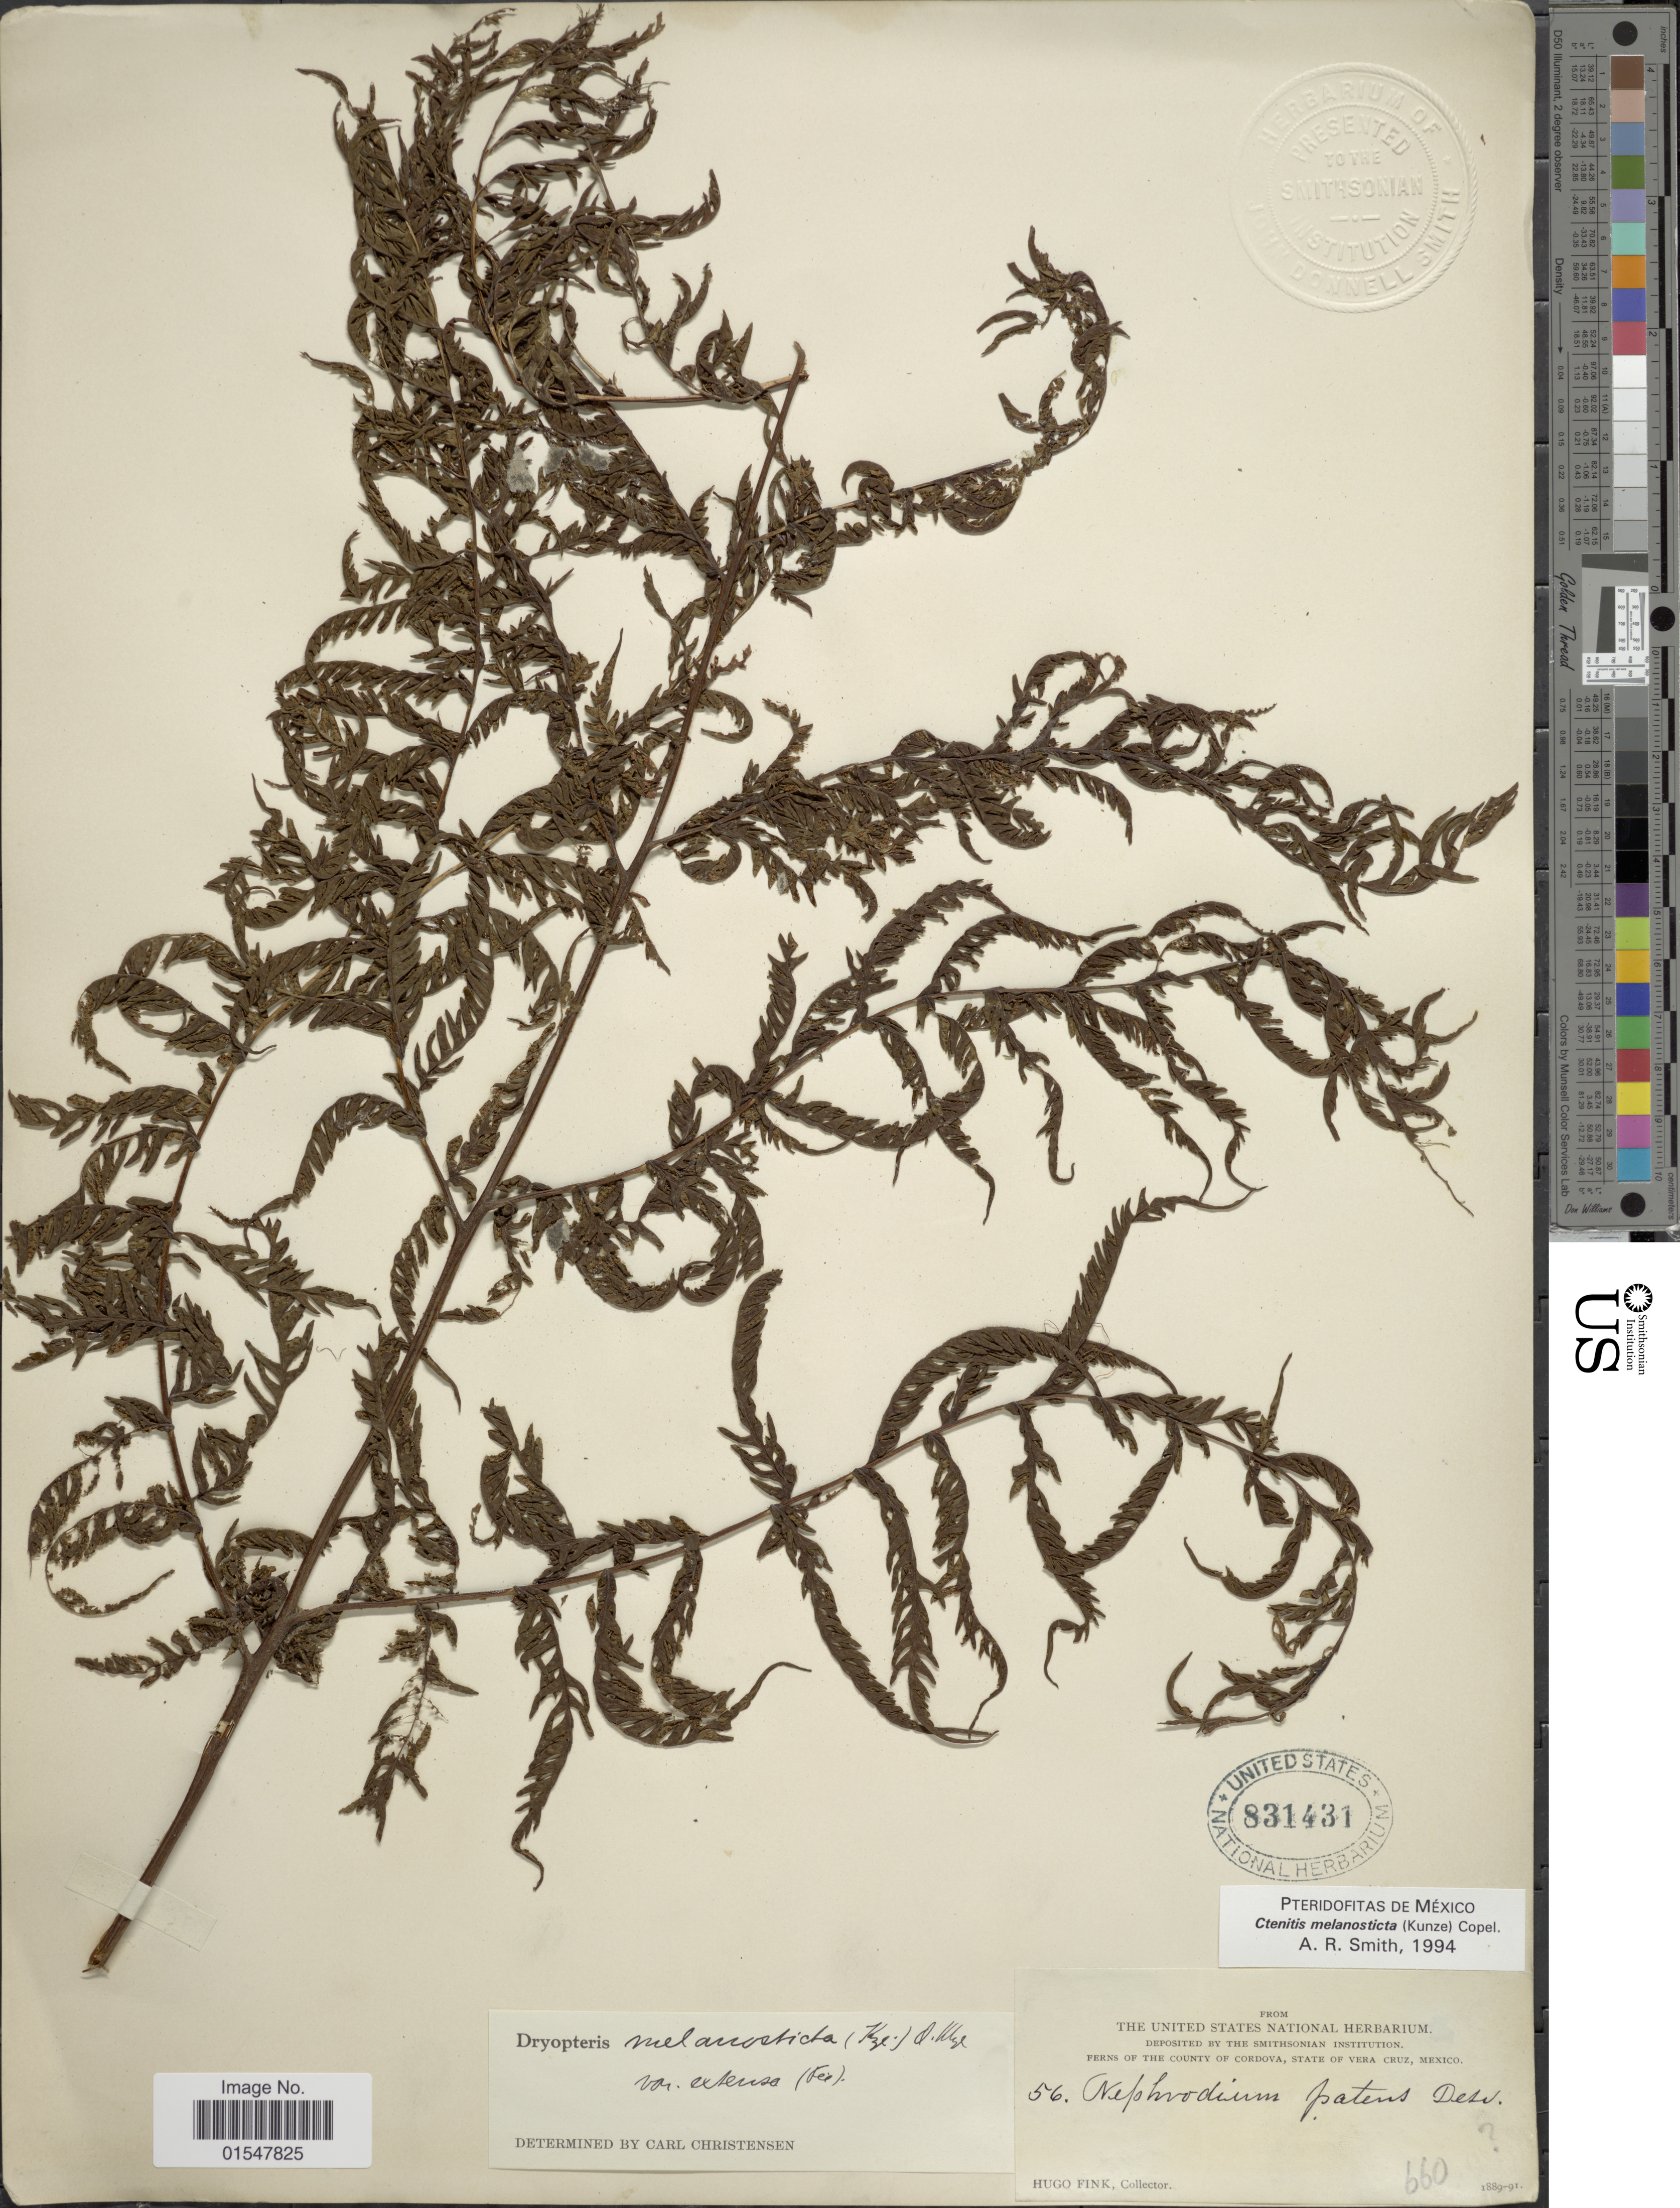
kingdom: Plantae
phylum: Tracheophyta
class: Polypodiopsida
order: Polypodiales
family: Dryopteridaceae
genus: Ctenitis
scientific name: Ctenitis melanosticta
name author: (Kunze) Copel.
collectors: H. Fink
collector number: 56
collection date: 1889/1891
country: Mexico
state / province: Veracruz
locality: The County of Cordova, State of Vera Cruz, Mexico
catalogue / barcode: US 831431